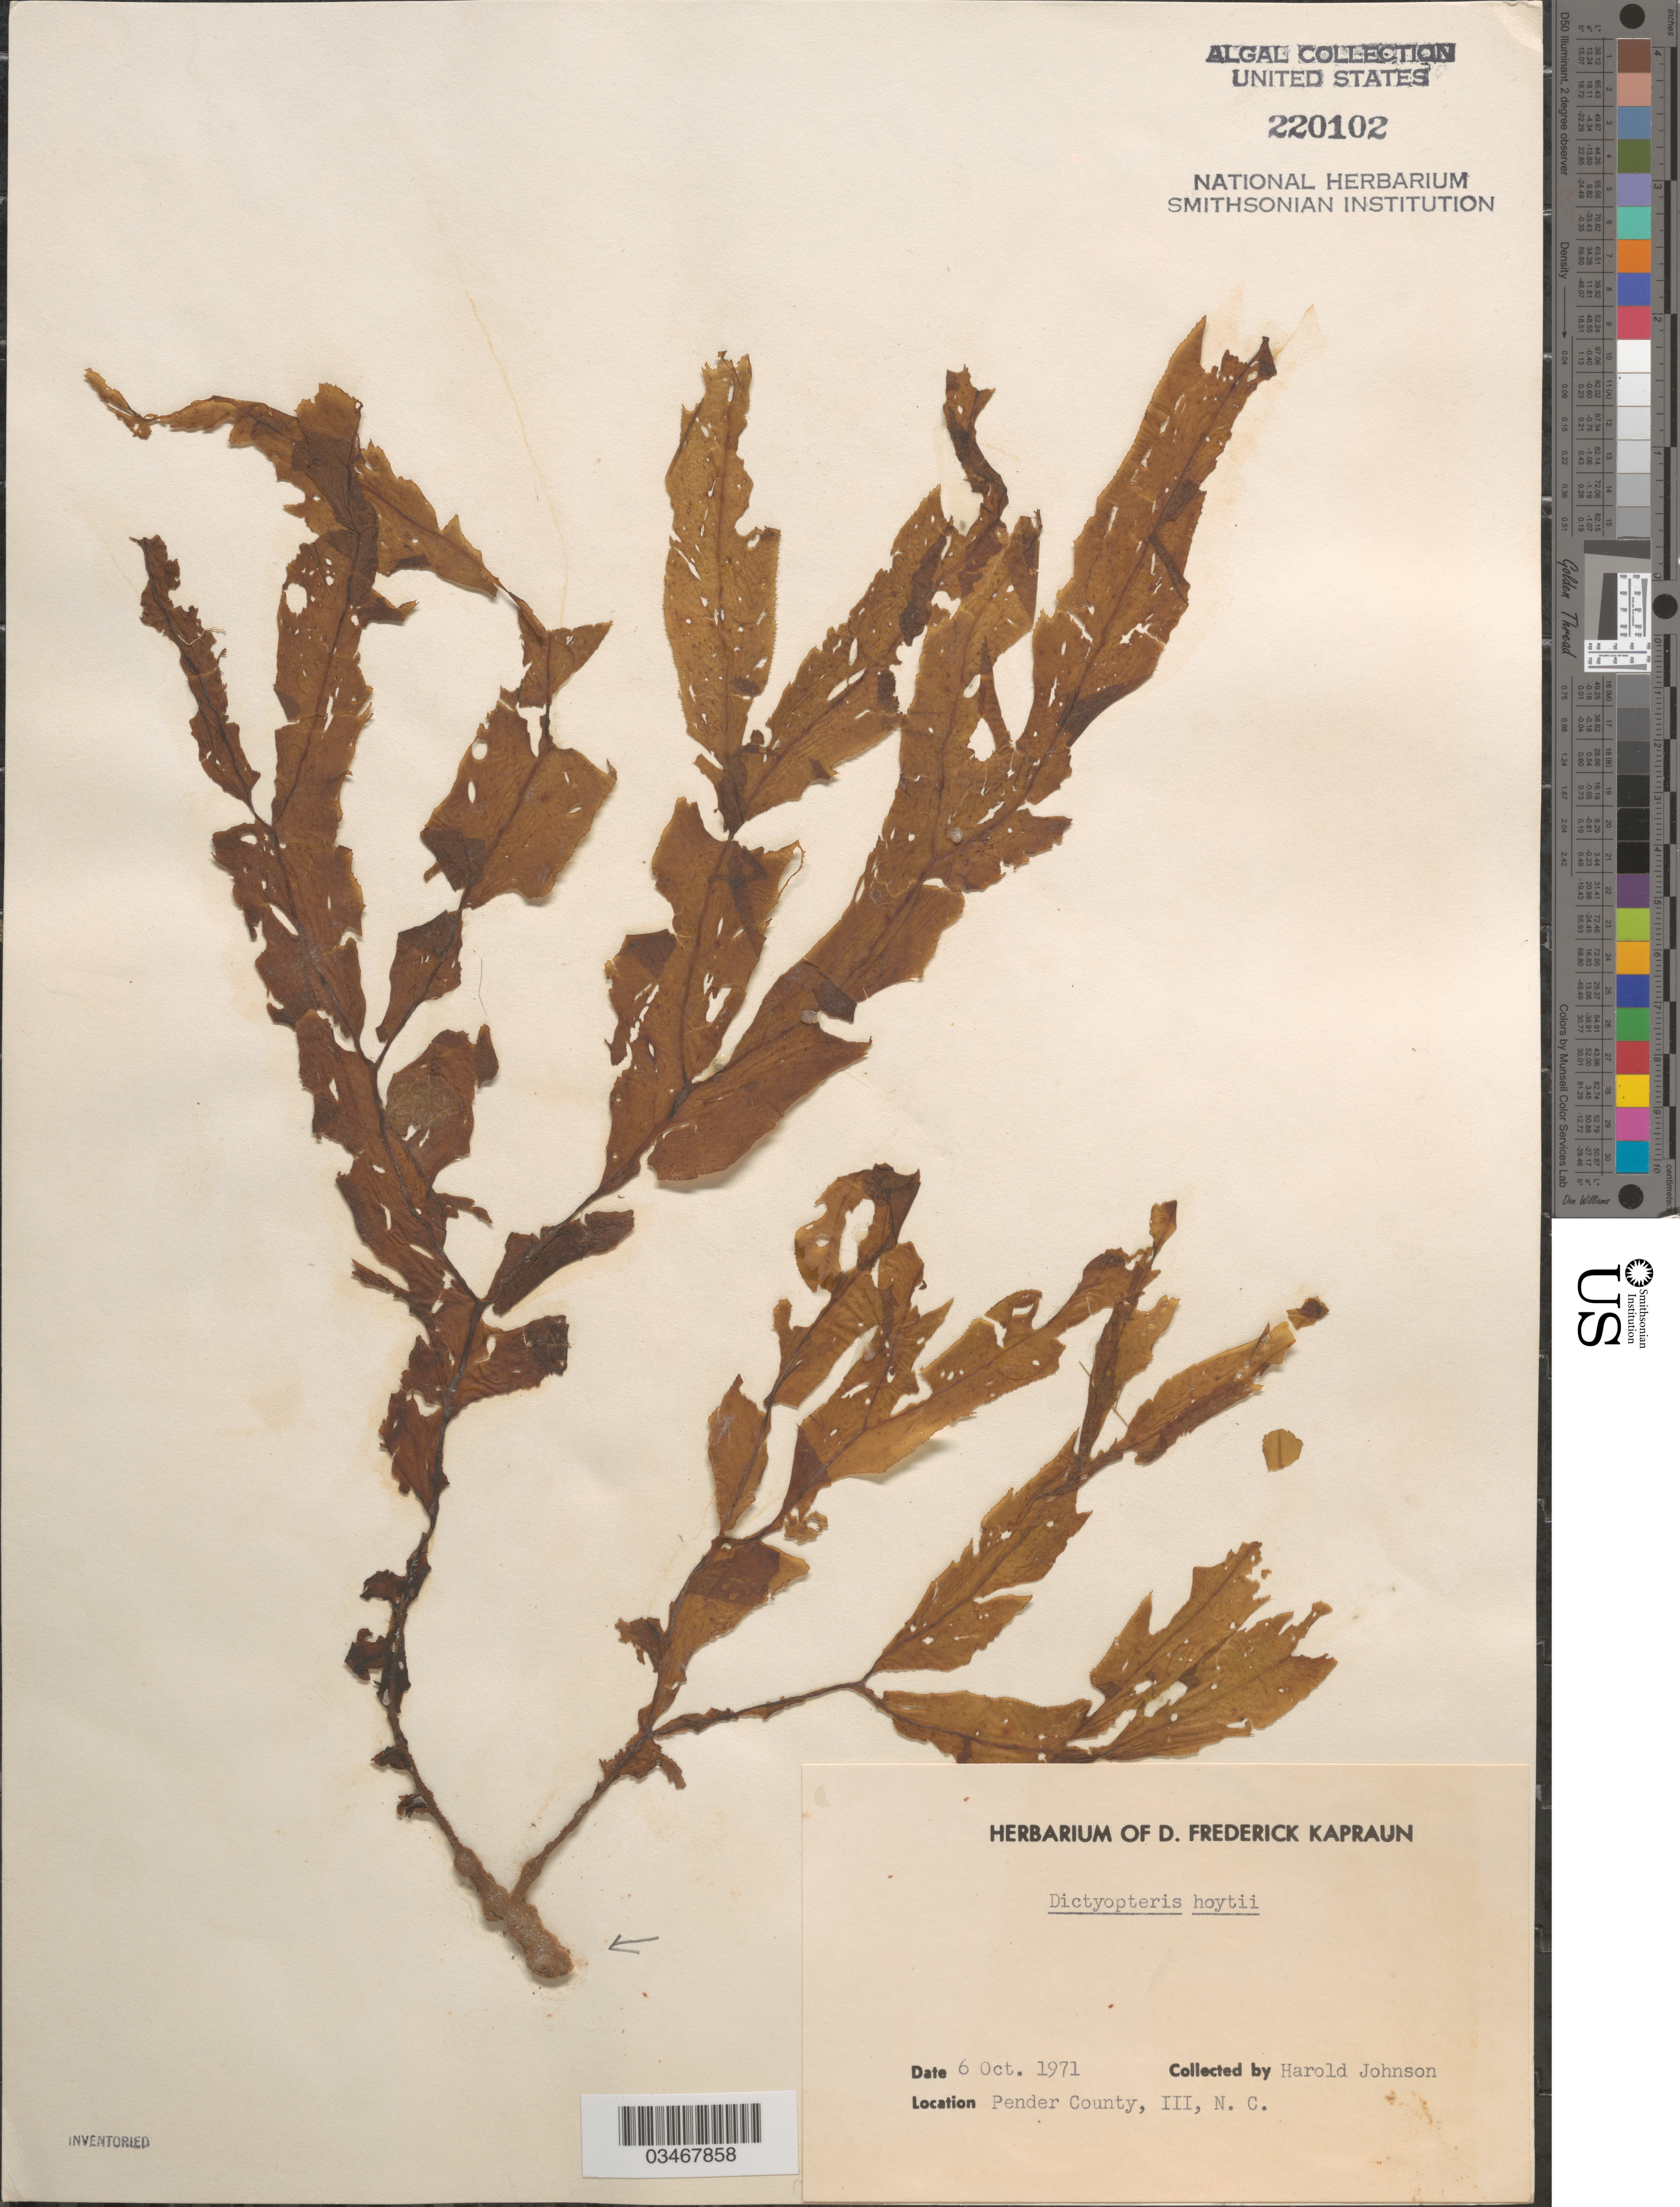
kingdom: Chromista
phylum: Ochrophyta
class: Phaeophyceae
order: Dictyotales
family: Dictyotaceae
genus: Dictyopteris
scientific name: Dictyopteris hoytii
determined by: Johnson, Harold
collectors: H. Johnson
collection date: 1971-10-06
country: United States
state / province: North Carolina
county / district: Pender County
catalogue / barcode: US 220102